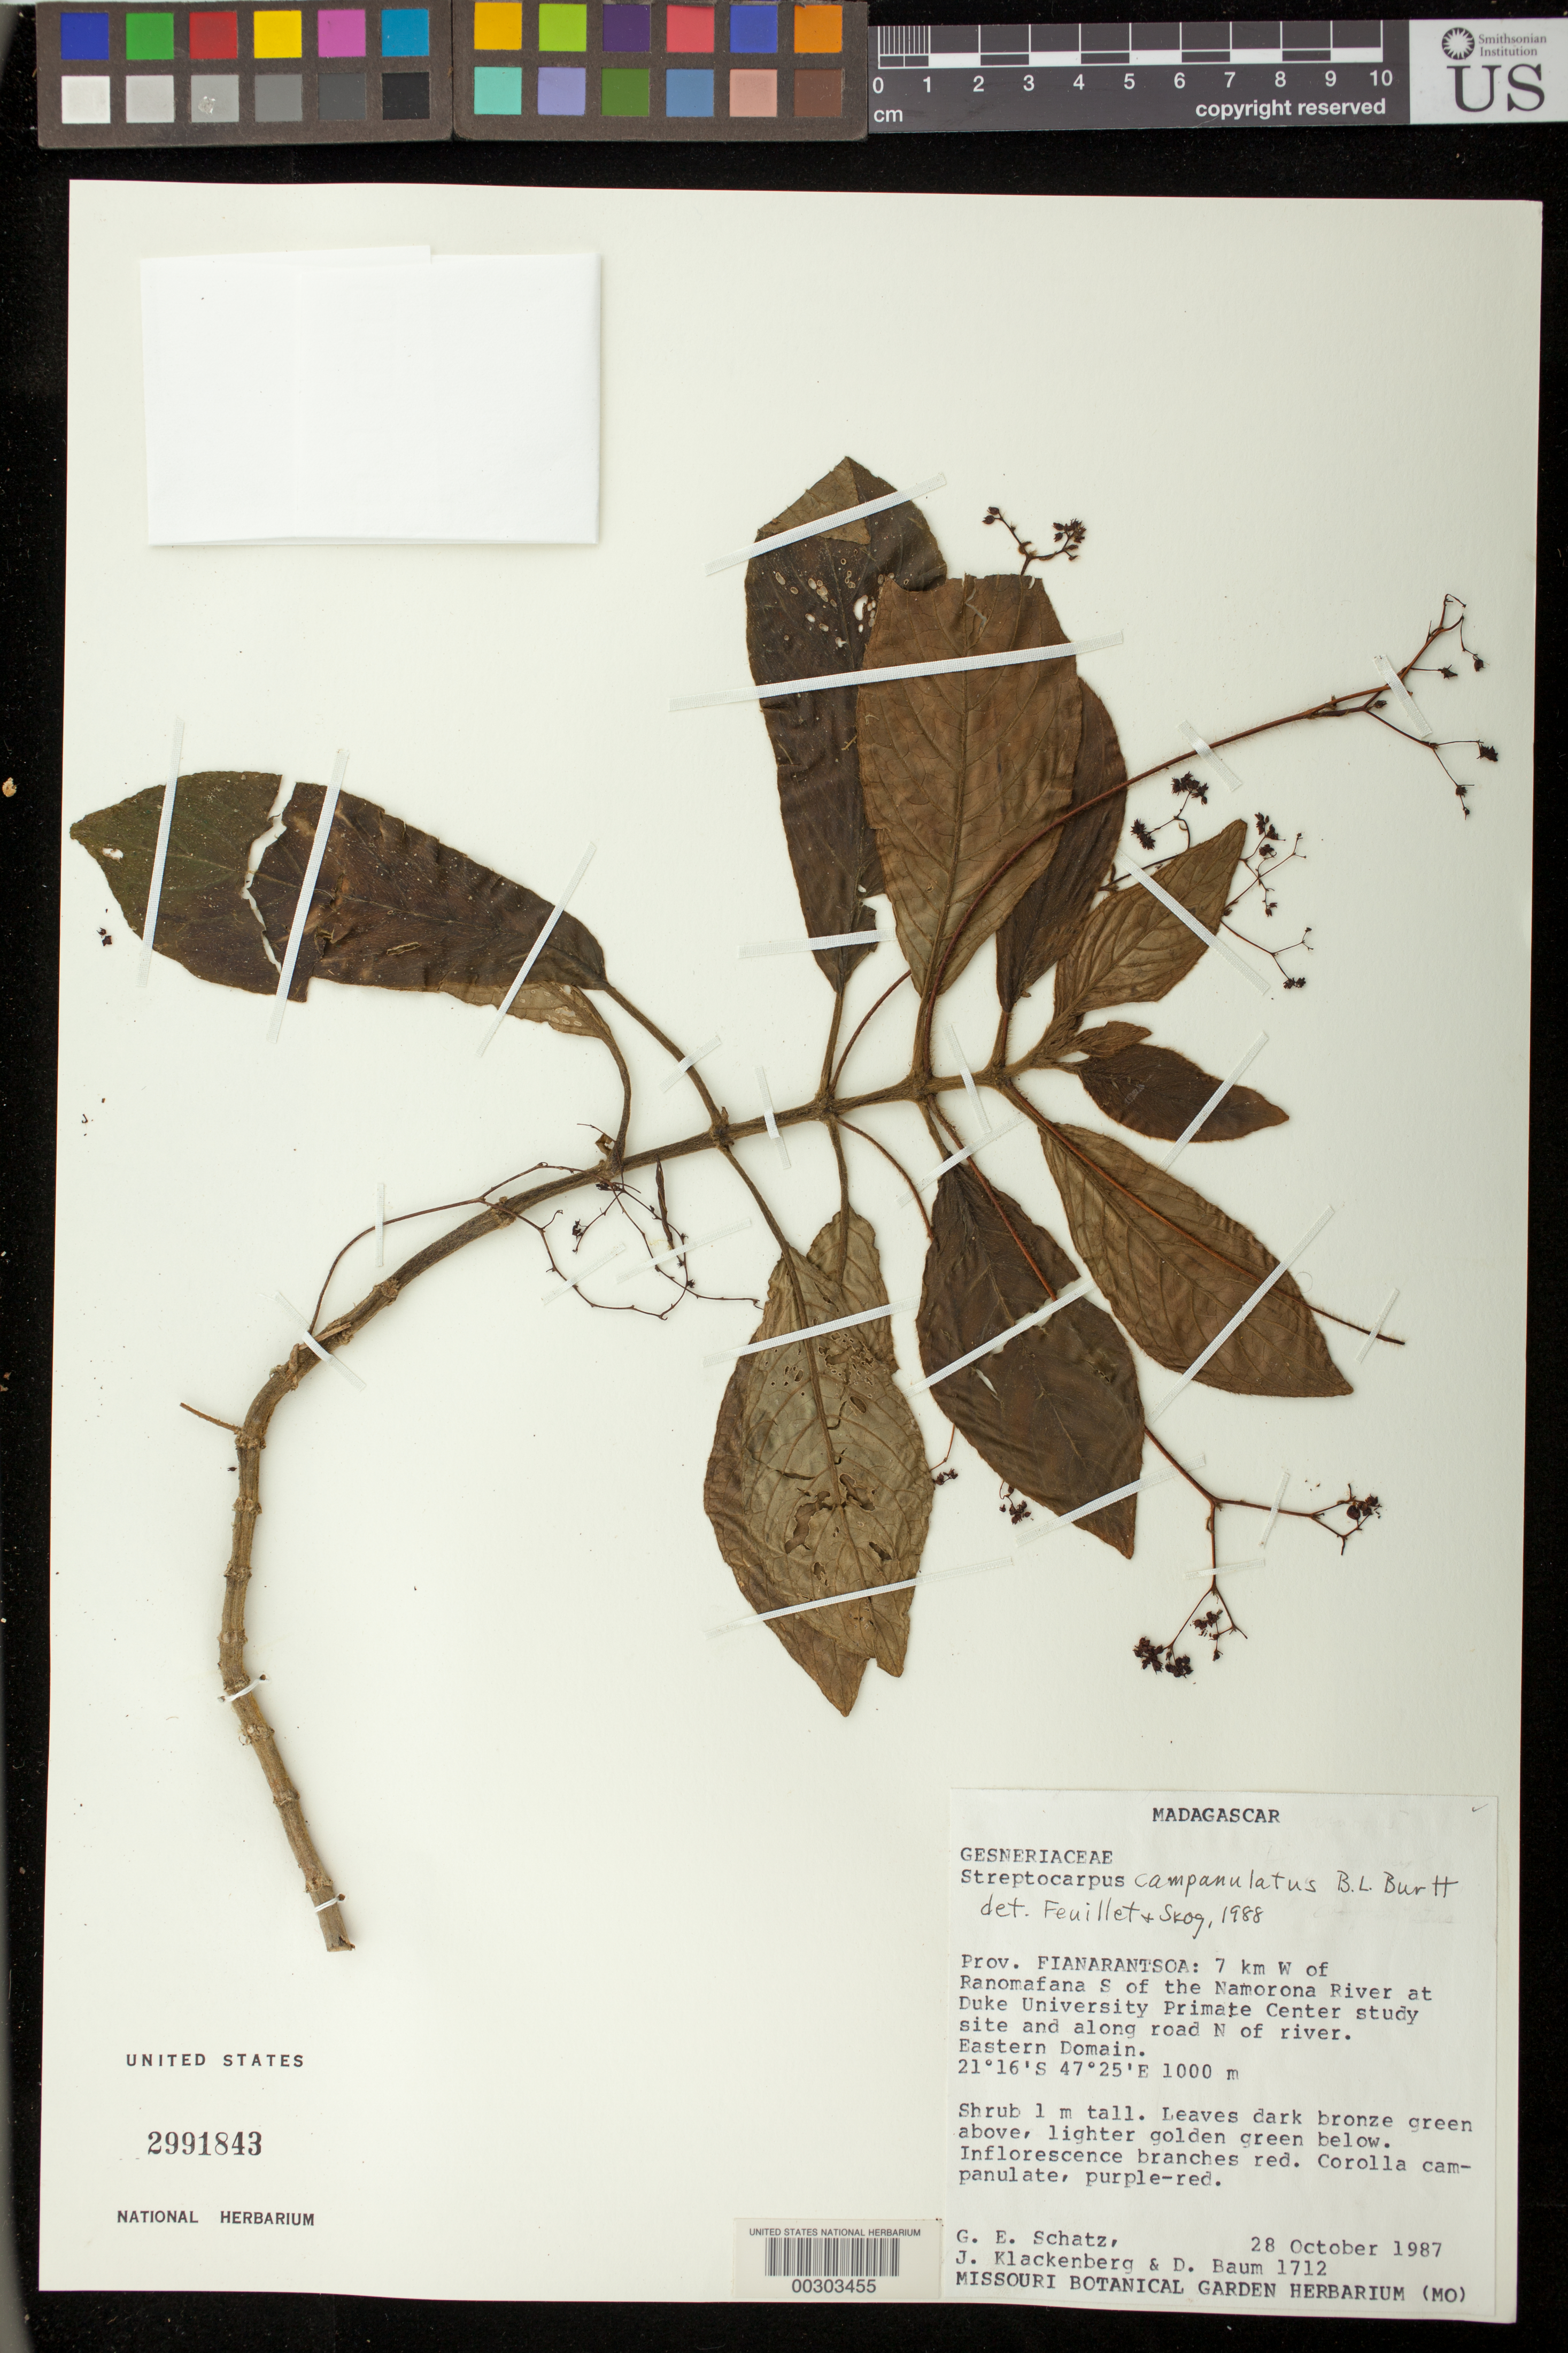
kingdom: Plantae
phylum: Tracheophyta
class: Magnoliopsida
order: Lamiales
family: Gesneriaceae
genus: Streptocarpus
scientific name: Streptocarpus campanulatus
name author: B.L. Burtt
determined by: Feuillet, C.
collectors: G. Schatz, J. Klackenberg & D. Baum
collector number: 1712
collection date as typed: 28 Oct 1987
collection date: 1987-10-28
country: Madagascar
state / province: Vatovavy Fitovinany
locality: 7 km W of Ranomafana S of Namorona River at Duke University Primate Center study site and along road N of river, eastern domain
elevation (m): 1000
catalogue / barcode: US 2991843